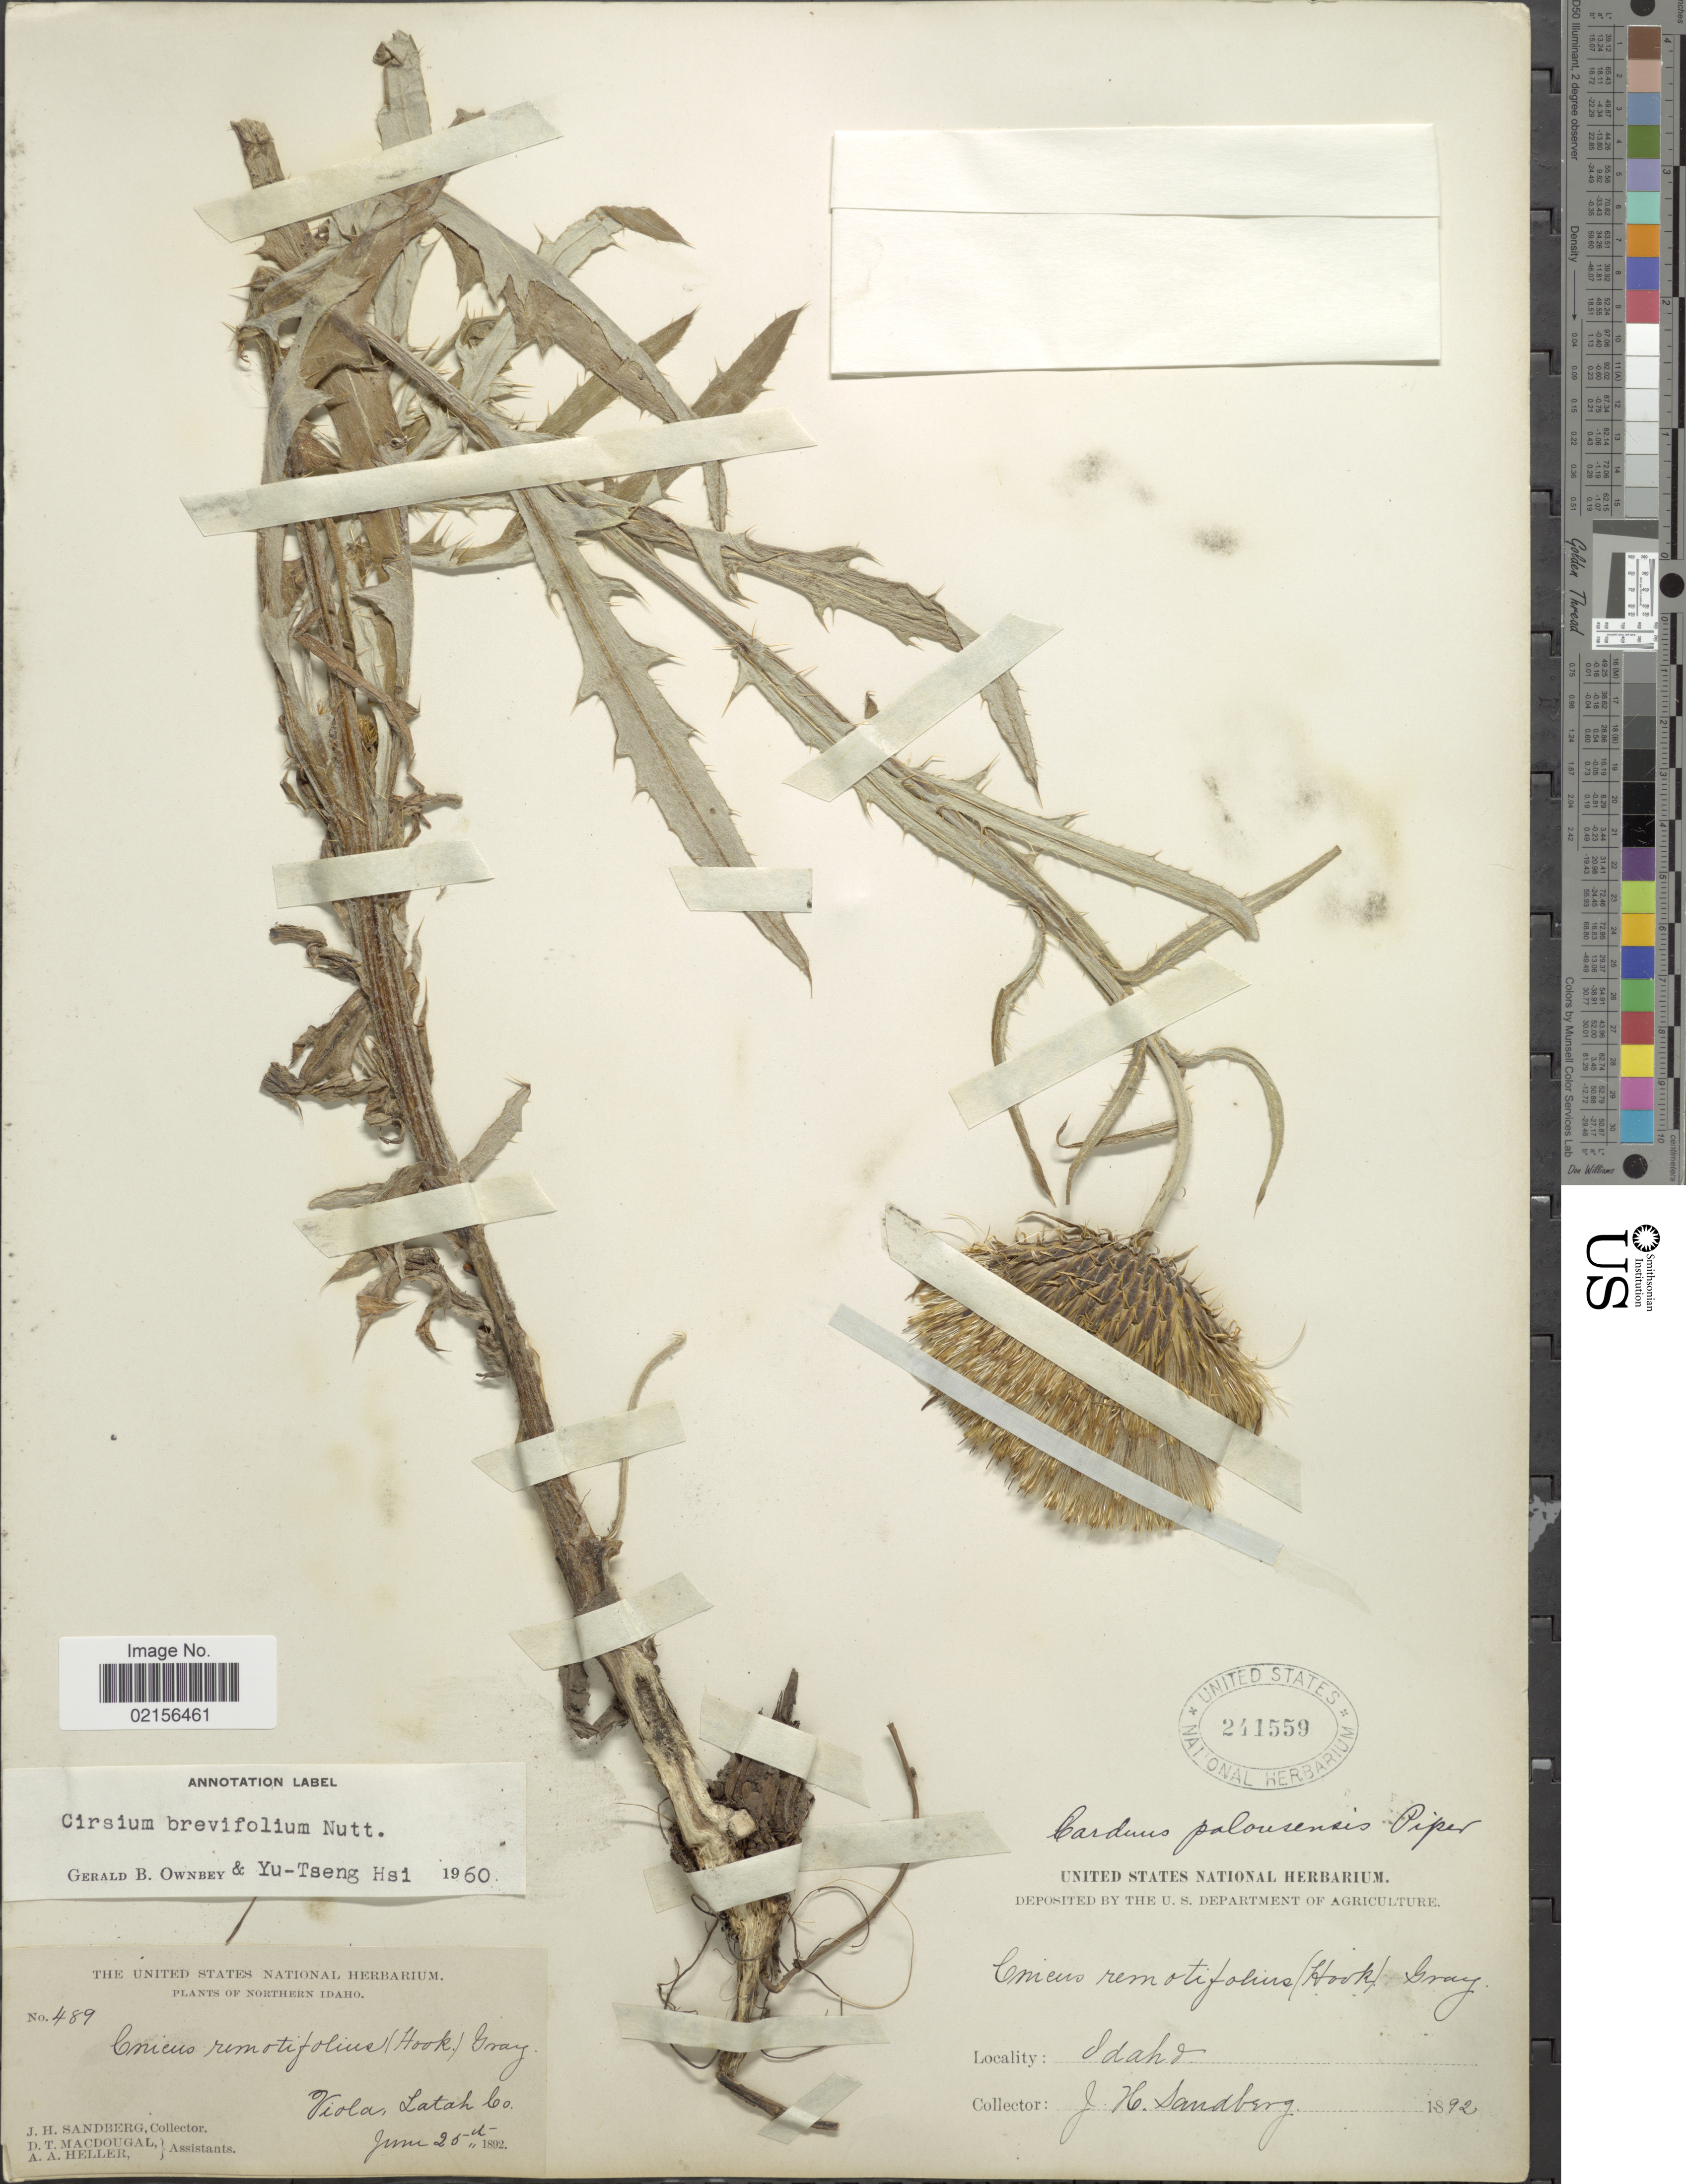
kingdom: Plantae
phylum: Tracheophyta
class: Magnoliopsida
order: Asterales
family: Asteraceae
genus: Cirsium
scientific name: Cirsium brevifolium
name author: Nutt.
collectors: J. H. Sandberg, D. T. MacDougal & A. A. Heller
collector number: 489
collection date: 1892-06-25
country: United States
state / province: Idaho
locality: Northern Idaho, Viola, Latah Co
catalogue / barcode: US 241559